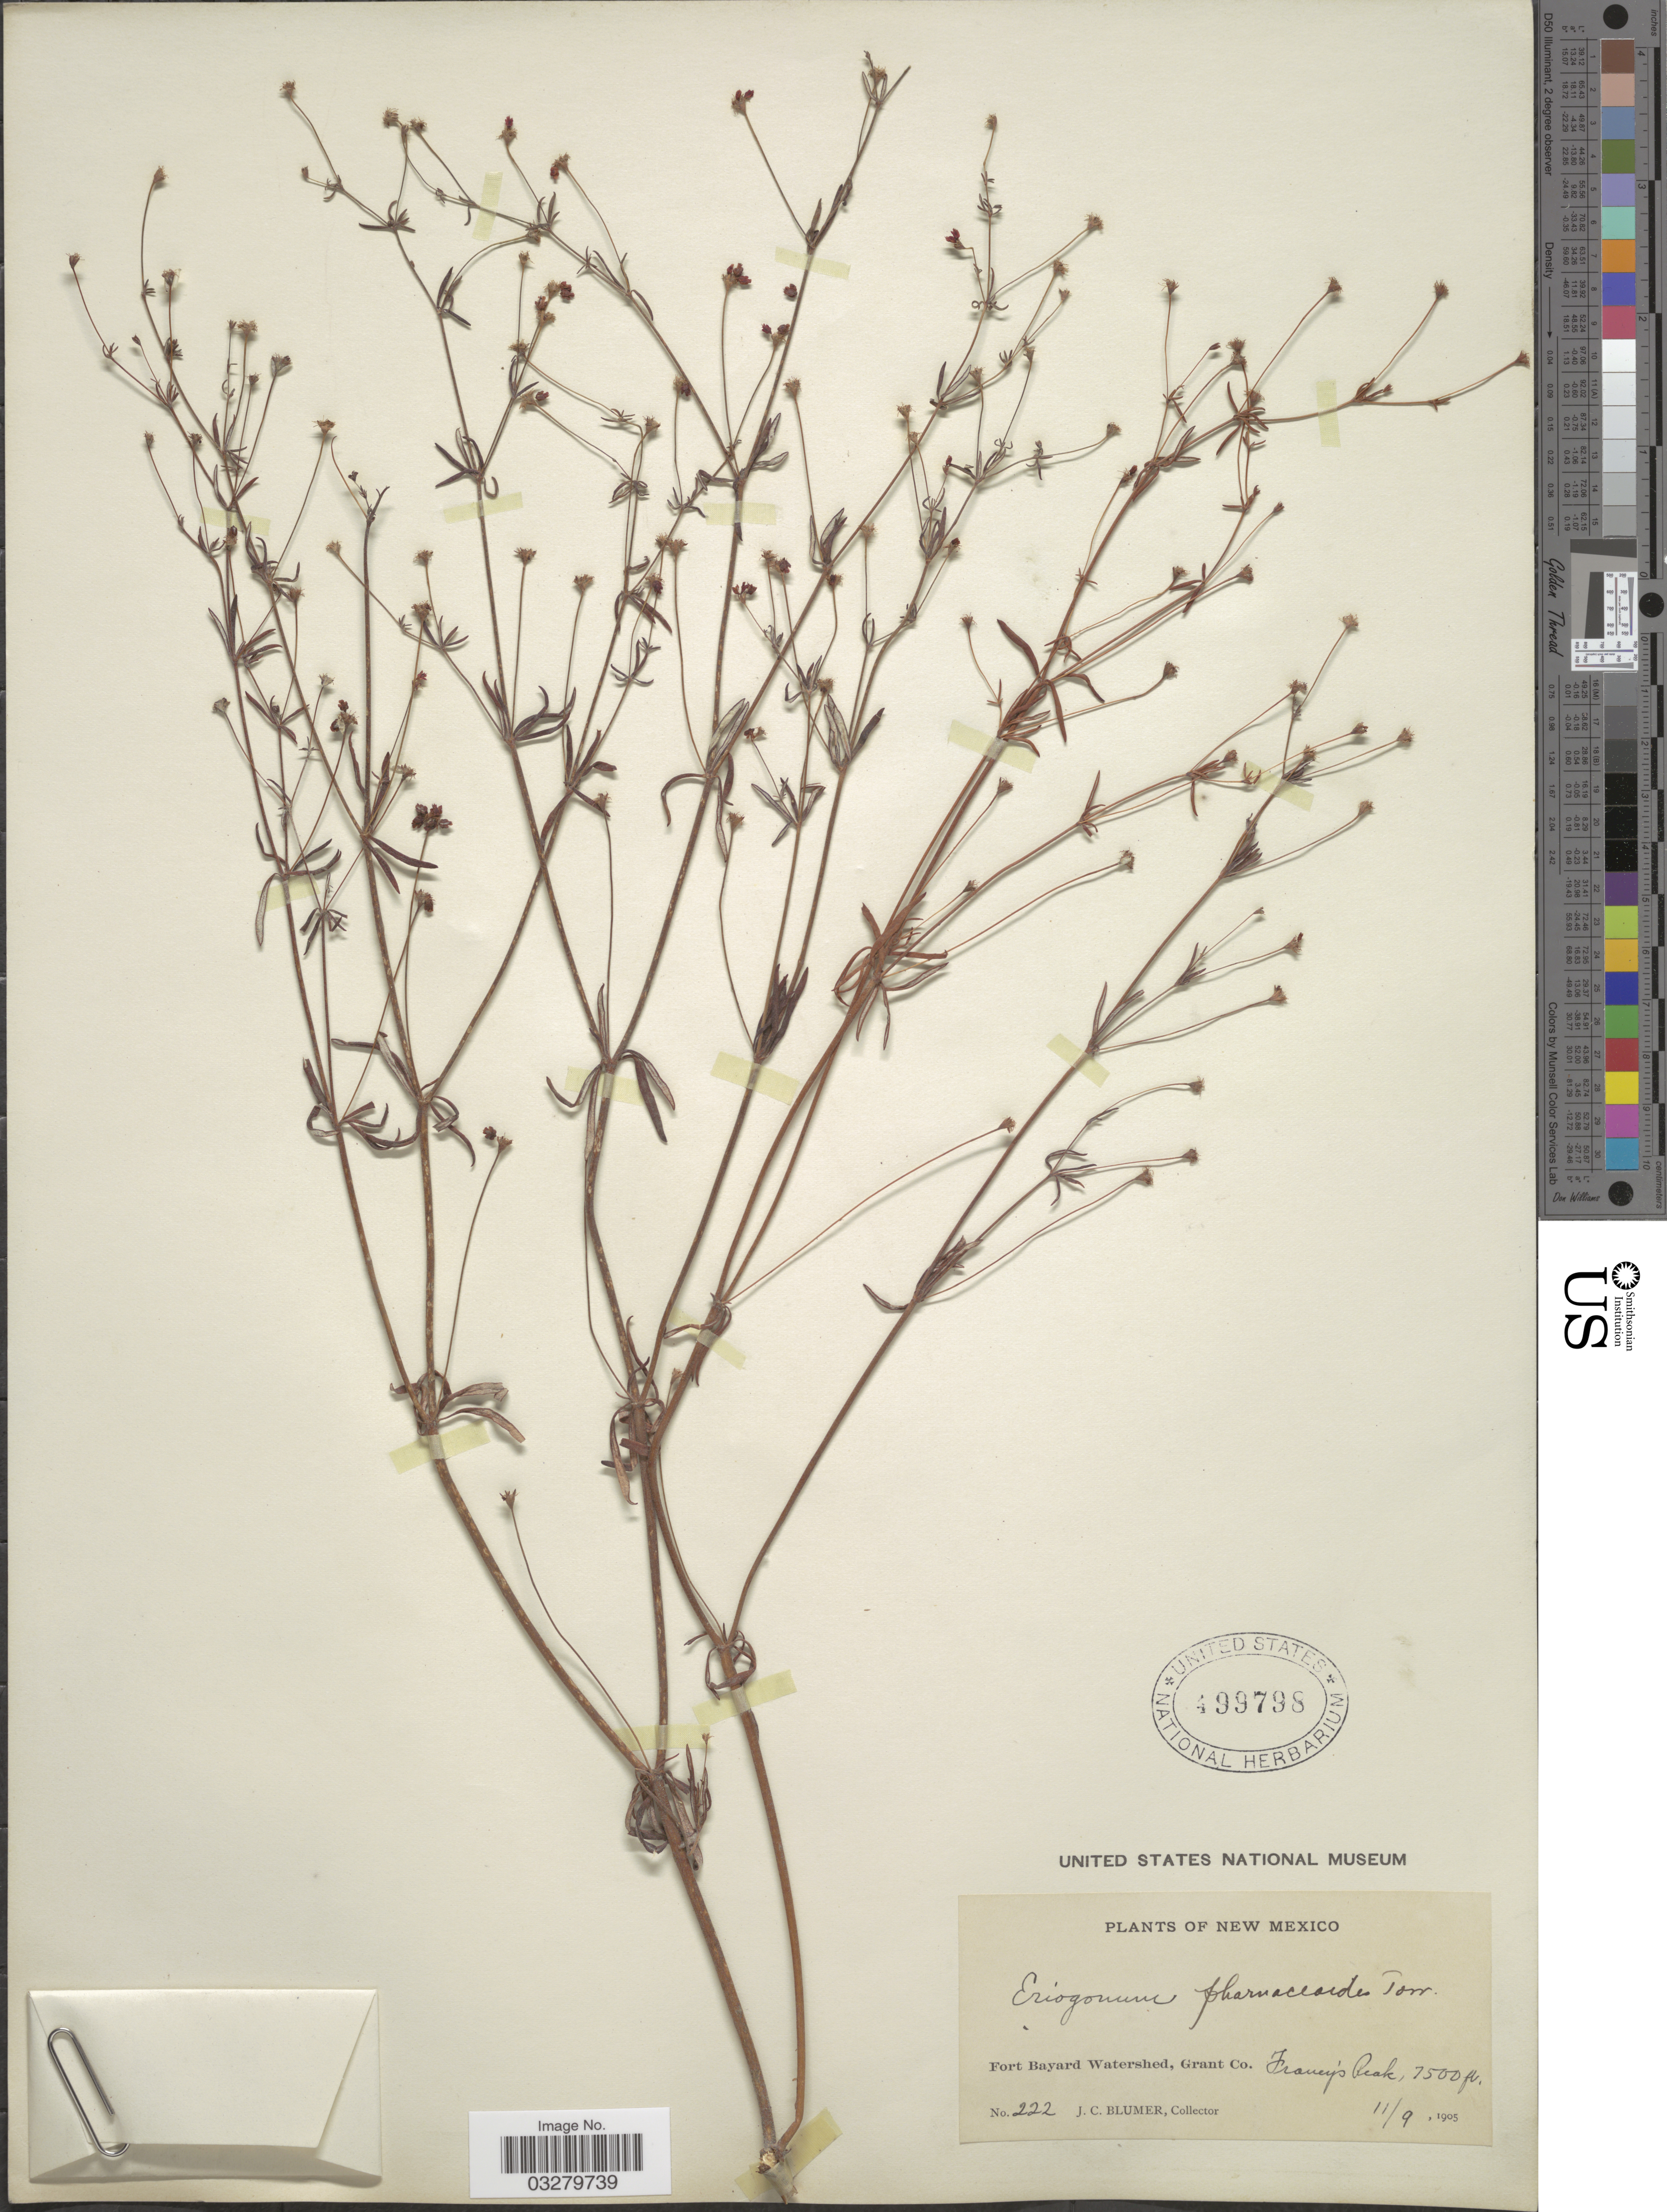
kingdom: Plantae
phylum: Tracheophyta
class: Magnoliopsida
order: Caryophyllales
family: Polygonaceae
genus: Eriogonum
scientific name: Eriogonum pharnaceoides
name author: Torr.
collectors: J. C. Blumer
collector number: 222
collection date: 1905-11-09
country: United States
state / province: New Mexico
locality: Fort Bayard Watershed, Grant Co. Franey's Peak.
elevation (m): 2286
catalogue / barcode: US 499798